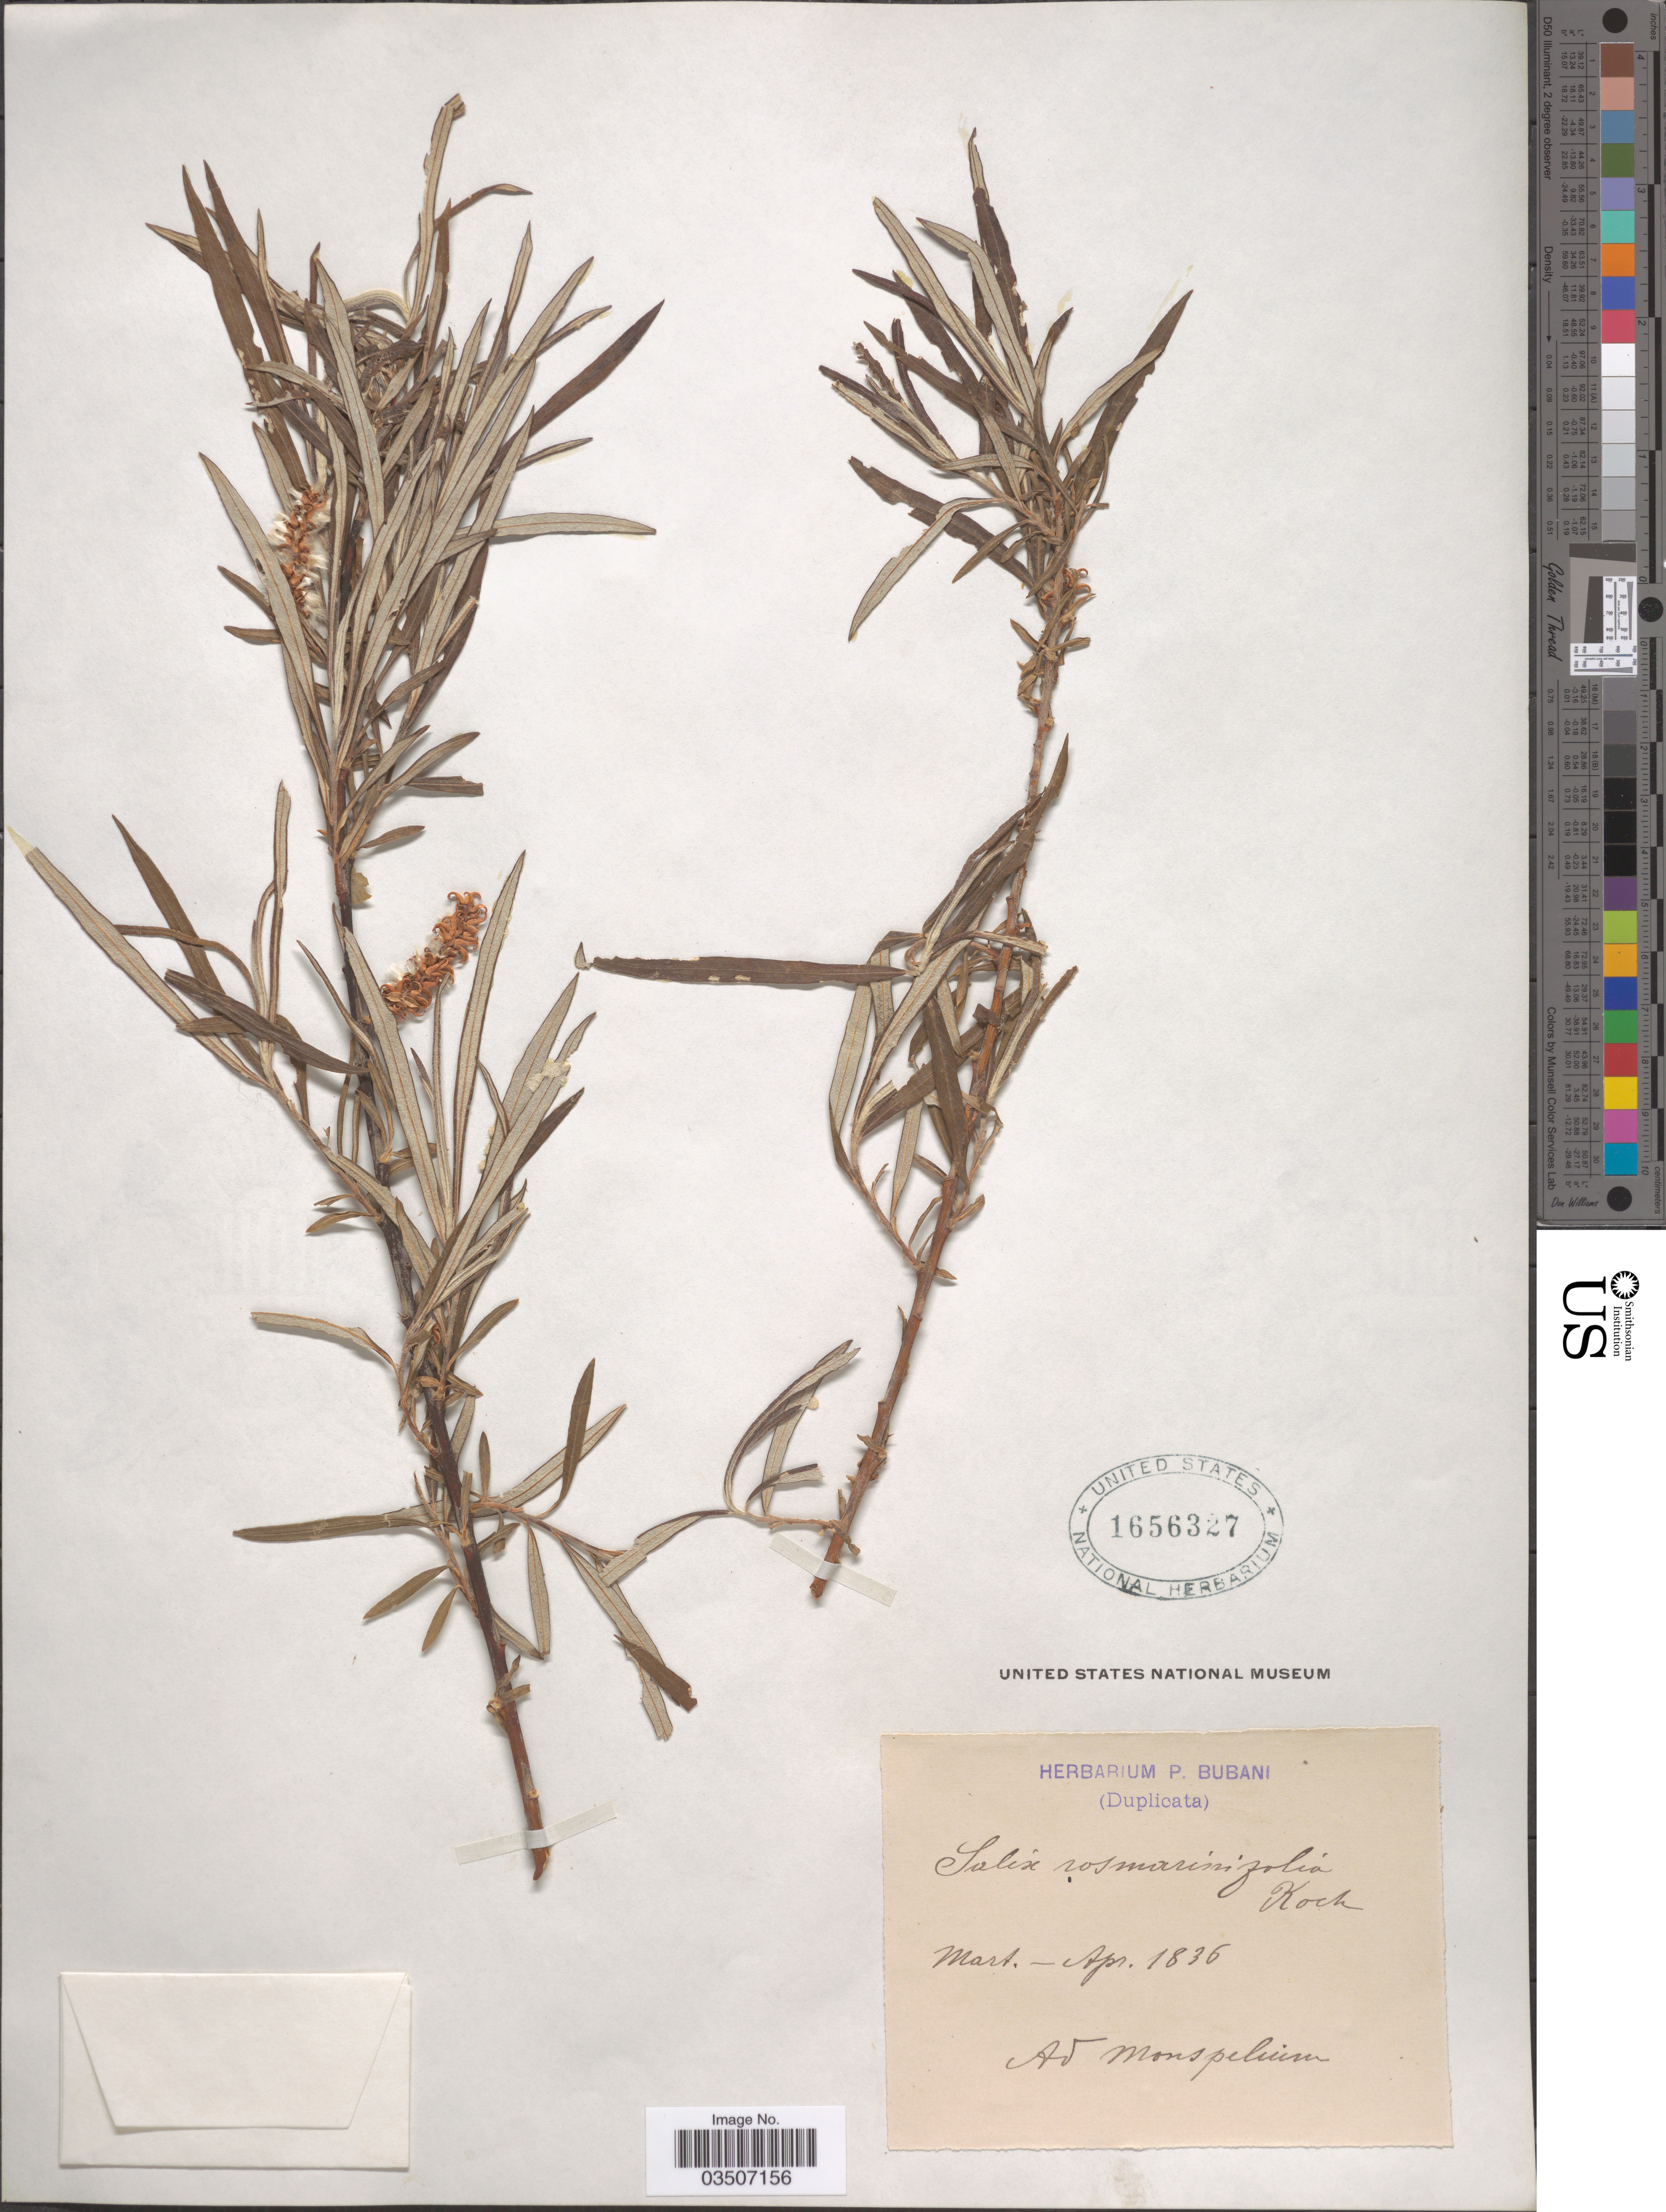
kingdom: Plantae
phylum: Tracheophyta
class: Magnoliopsida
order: Malpighiales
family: Salicaceae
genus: Salix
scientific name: Salix rosmarinifolia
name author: L.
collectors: ex herb. P. Bubani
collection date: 1836-03/1836-04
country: France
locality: Ad Monspelium.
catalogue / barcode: US 1656327